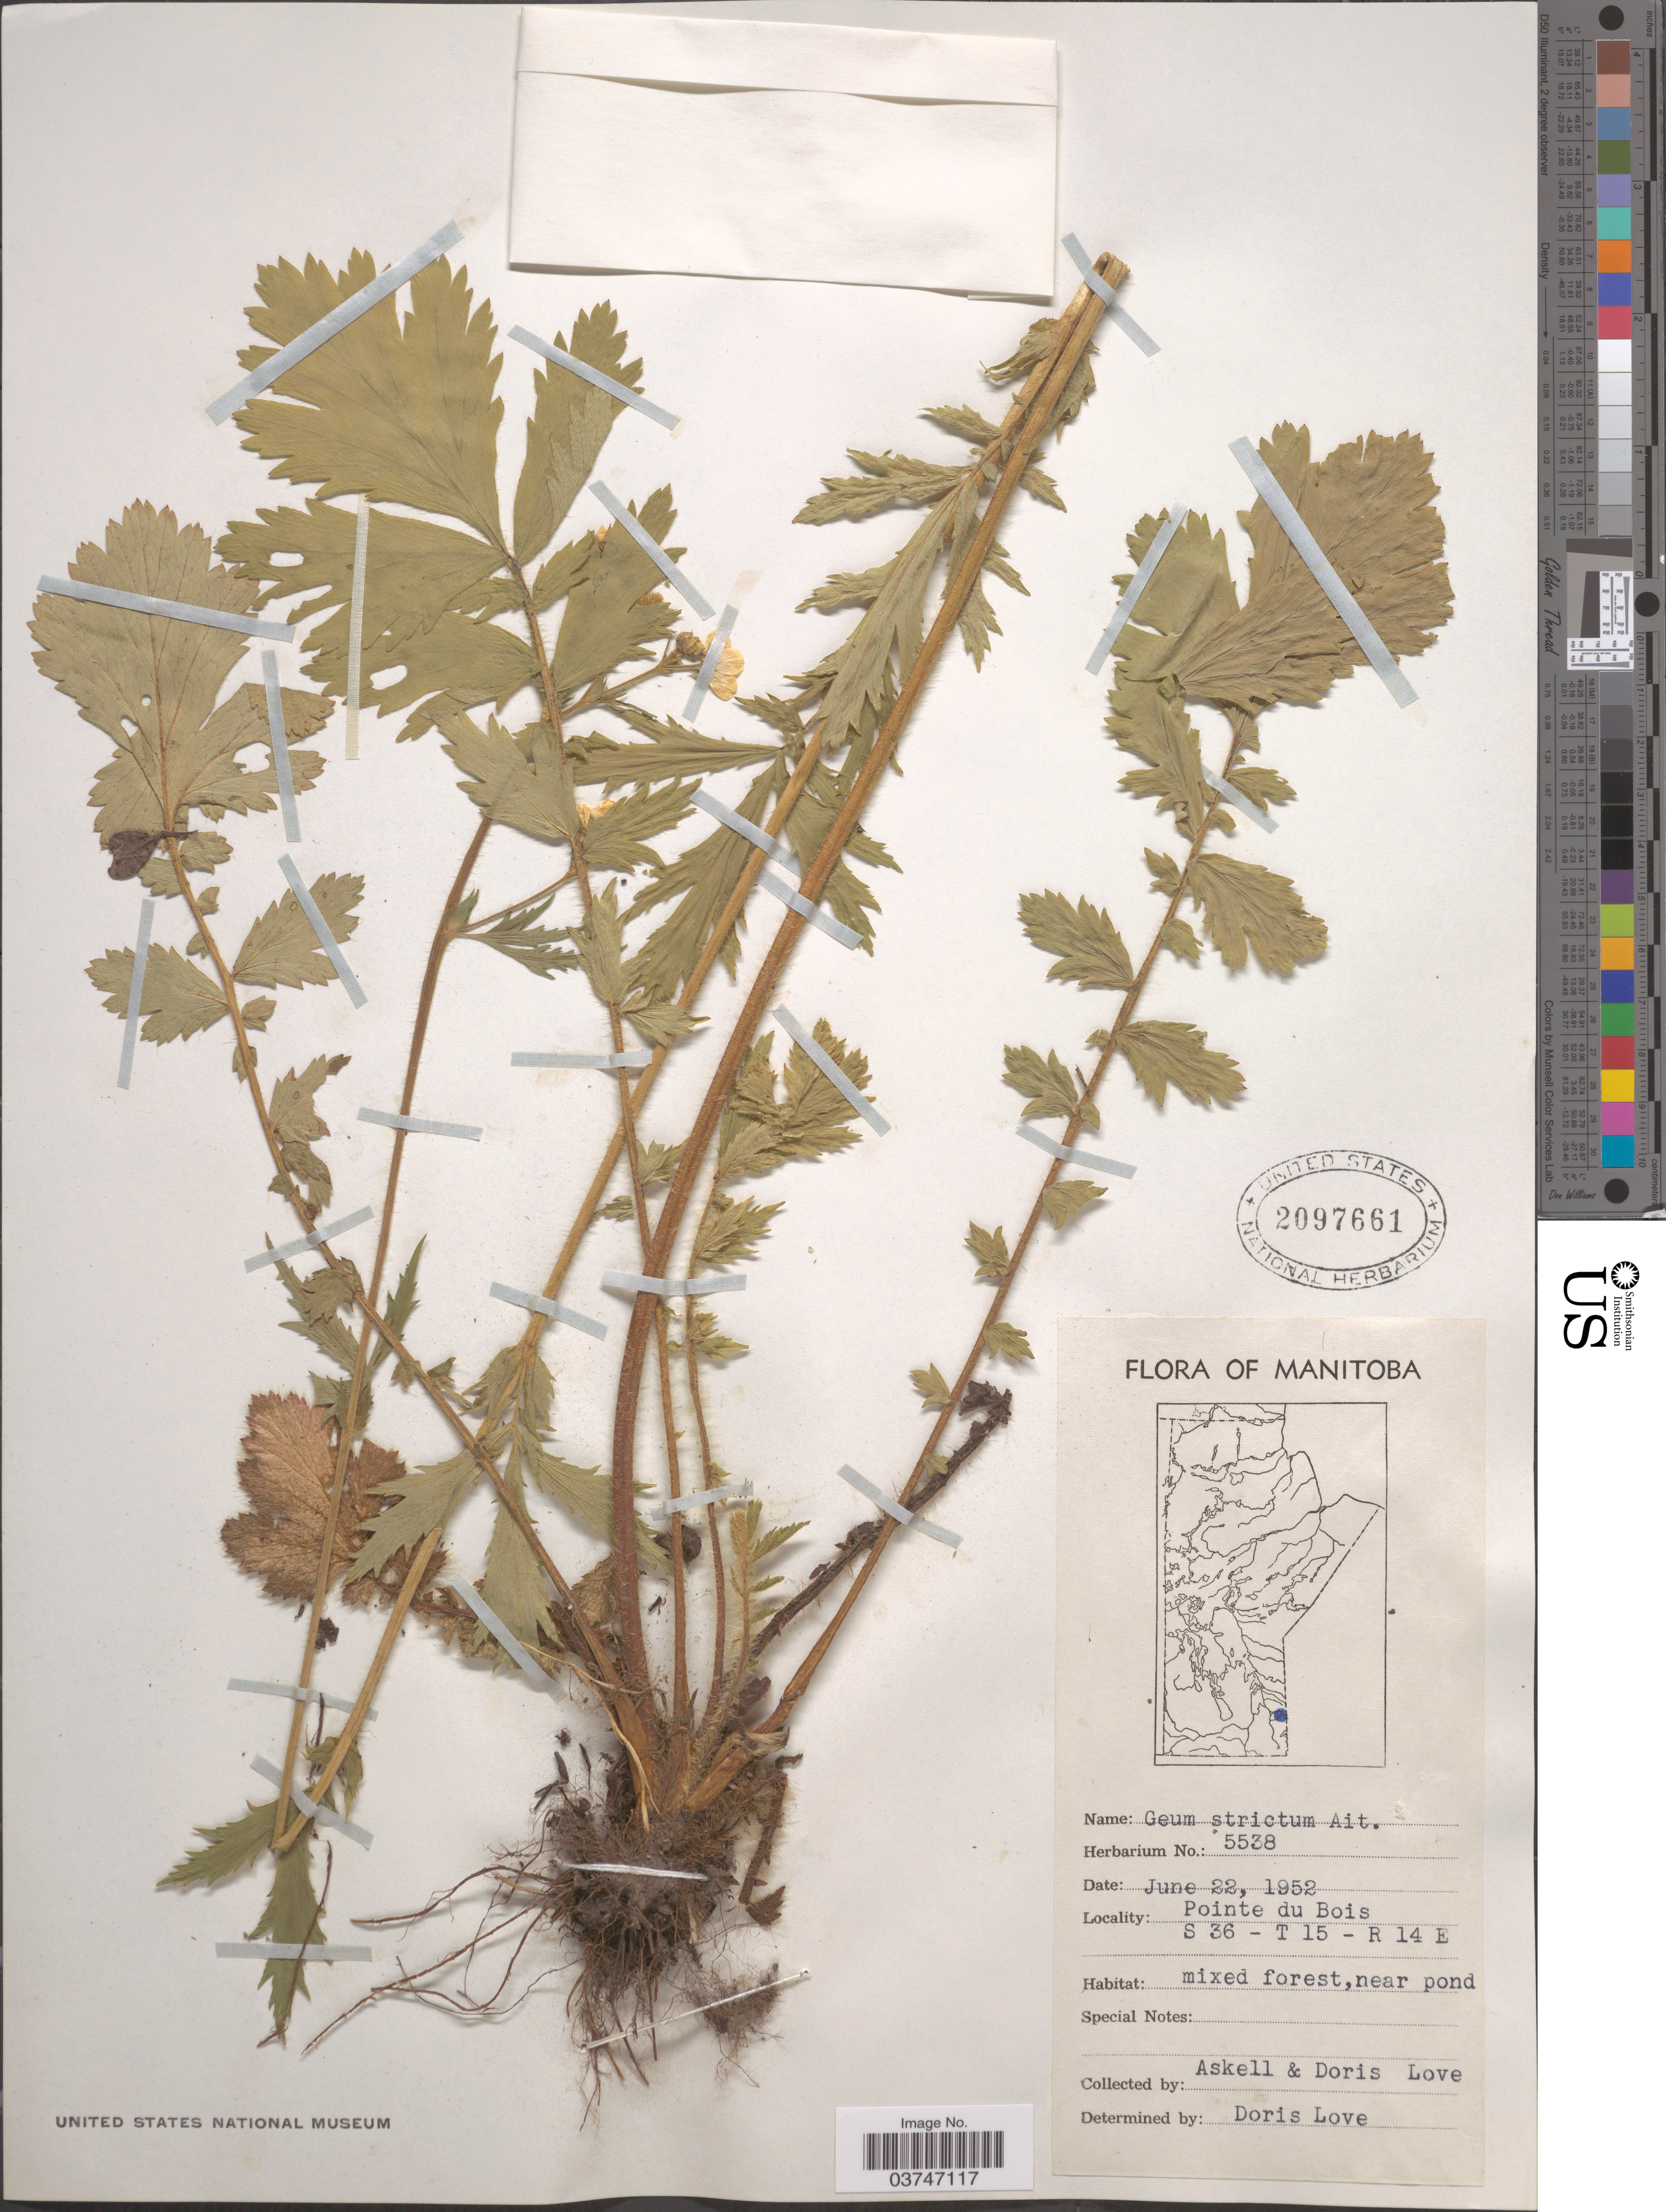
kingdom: Plantae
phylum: Tracheophyta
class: Magnoliopsida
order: Rosales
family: Rosaceae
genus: Geum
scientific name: Geum aleppicum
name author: Jacq.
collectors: Á. Löve & D. Löve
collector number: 5538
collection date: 1952-06-22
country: Canada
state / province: Manitoba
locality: Pointe du Bois. S 36 - T 15 - R 14 E.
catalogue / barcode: US 2097661